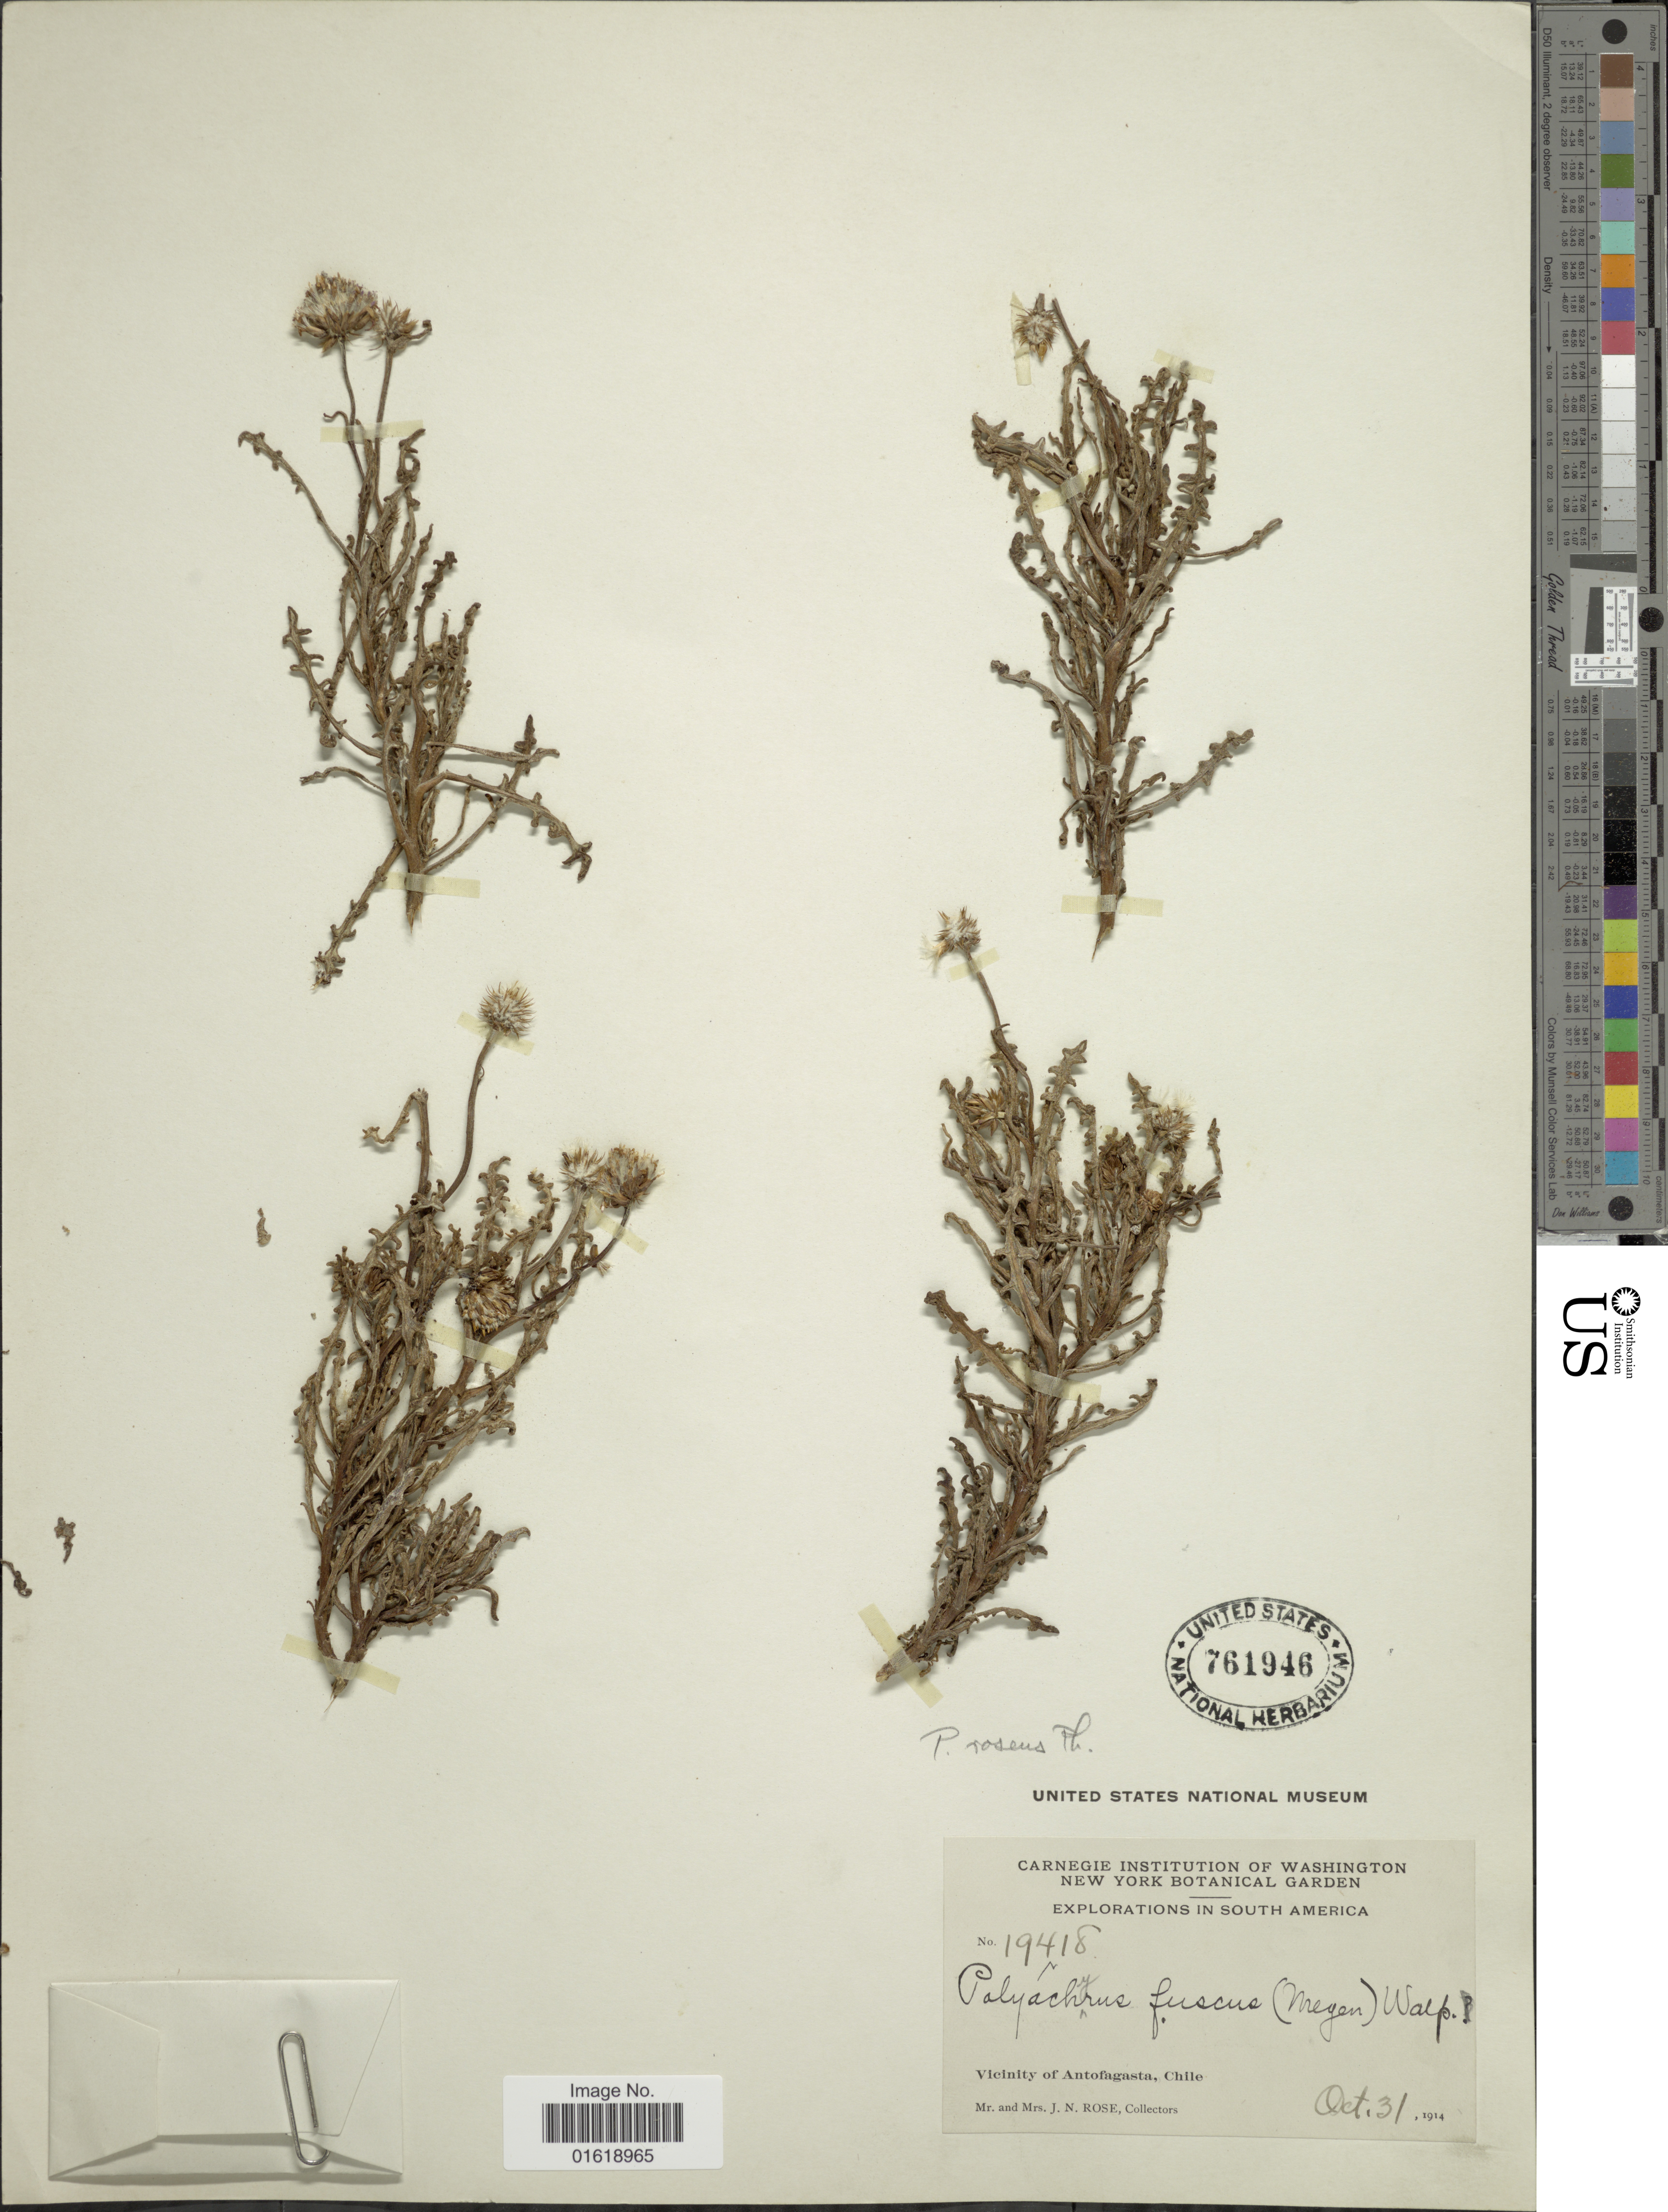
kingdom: Plantae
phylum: Tracheophyta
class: Magnoliopsida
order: Asterales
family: Asteraceae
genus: Polyachyrus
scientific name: Polyachyrus fuscus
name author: (Meyen) Walp.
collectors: J. N. Rose & L. B. Rose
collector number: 19418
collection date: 1914-10-31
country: Chile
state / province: Antofagasta (II)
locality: Vicinity of Antofagasta, Chile.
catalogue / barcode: US 761946